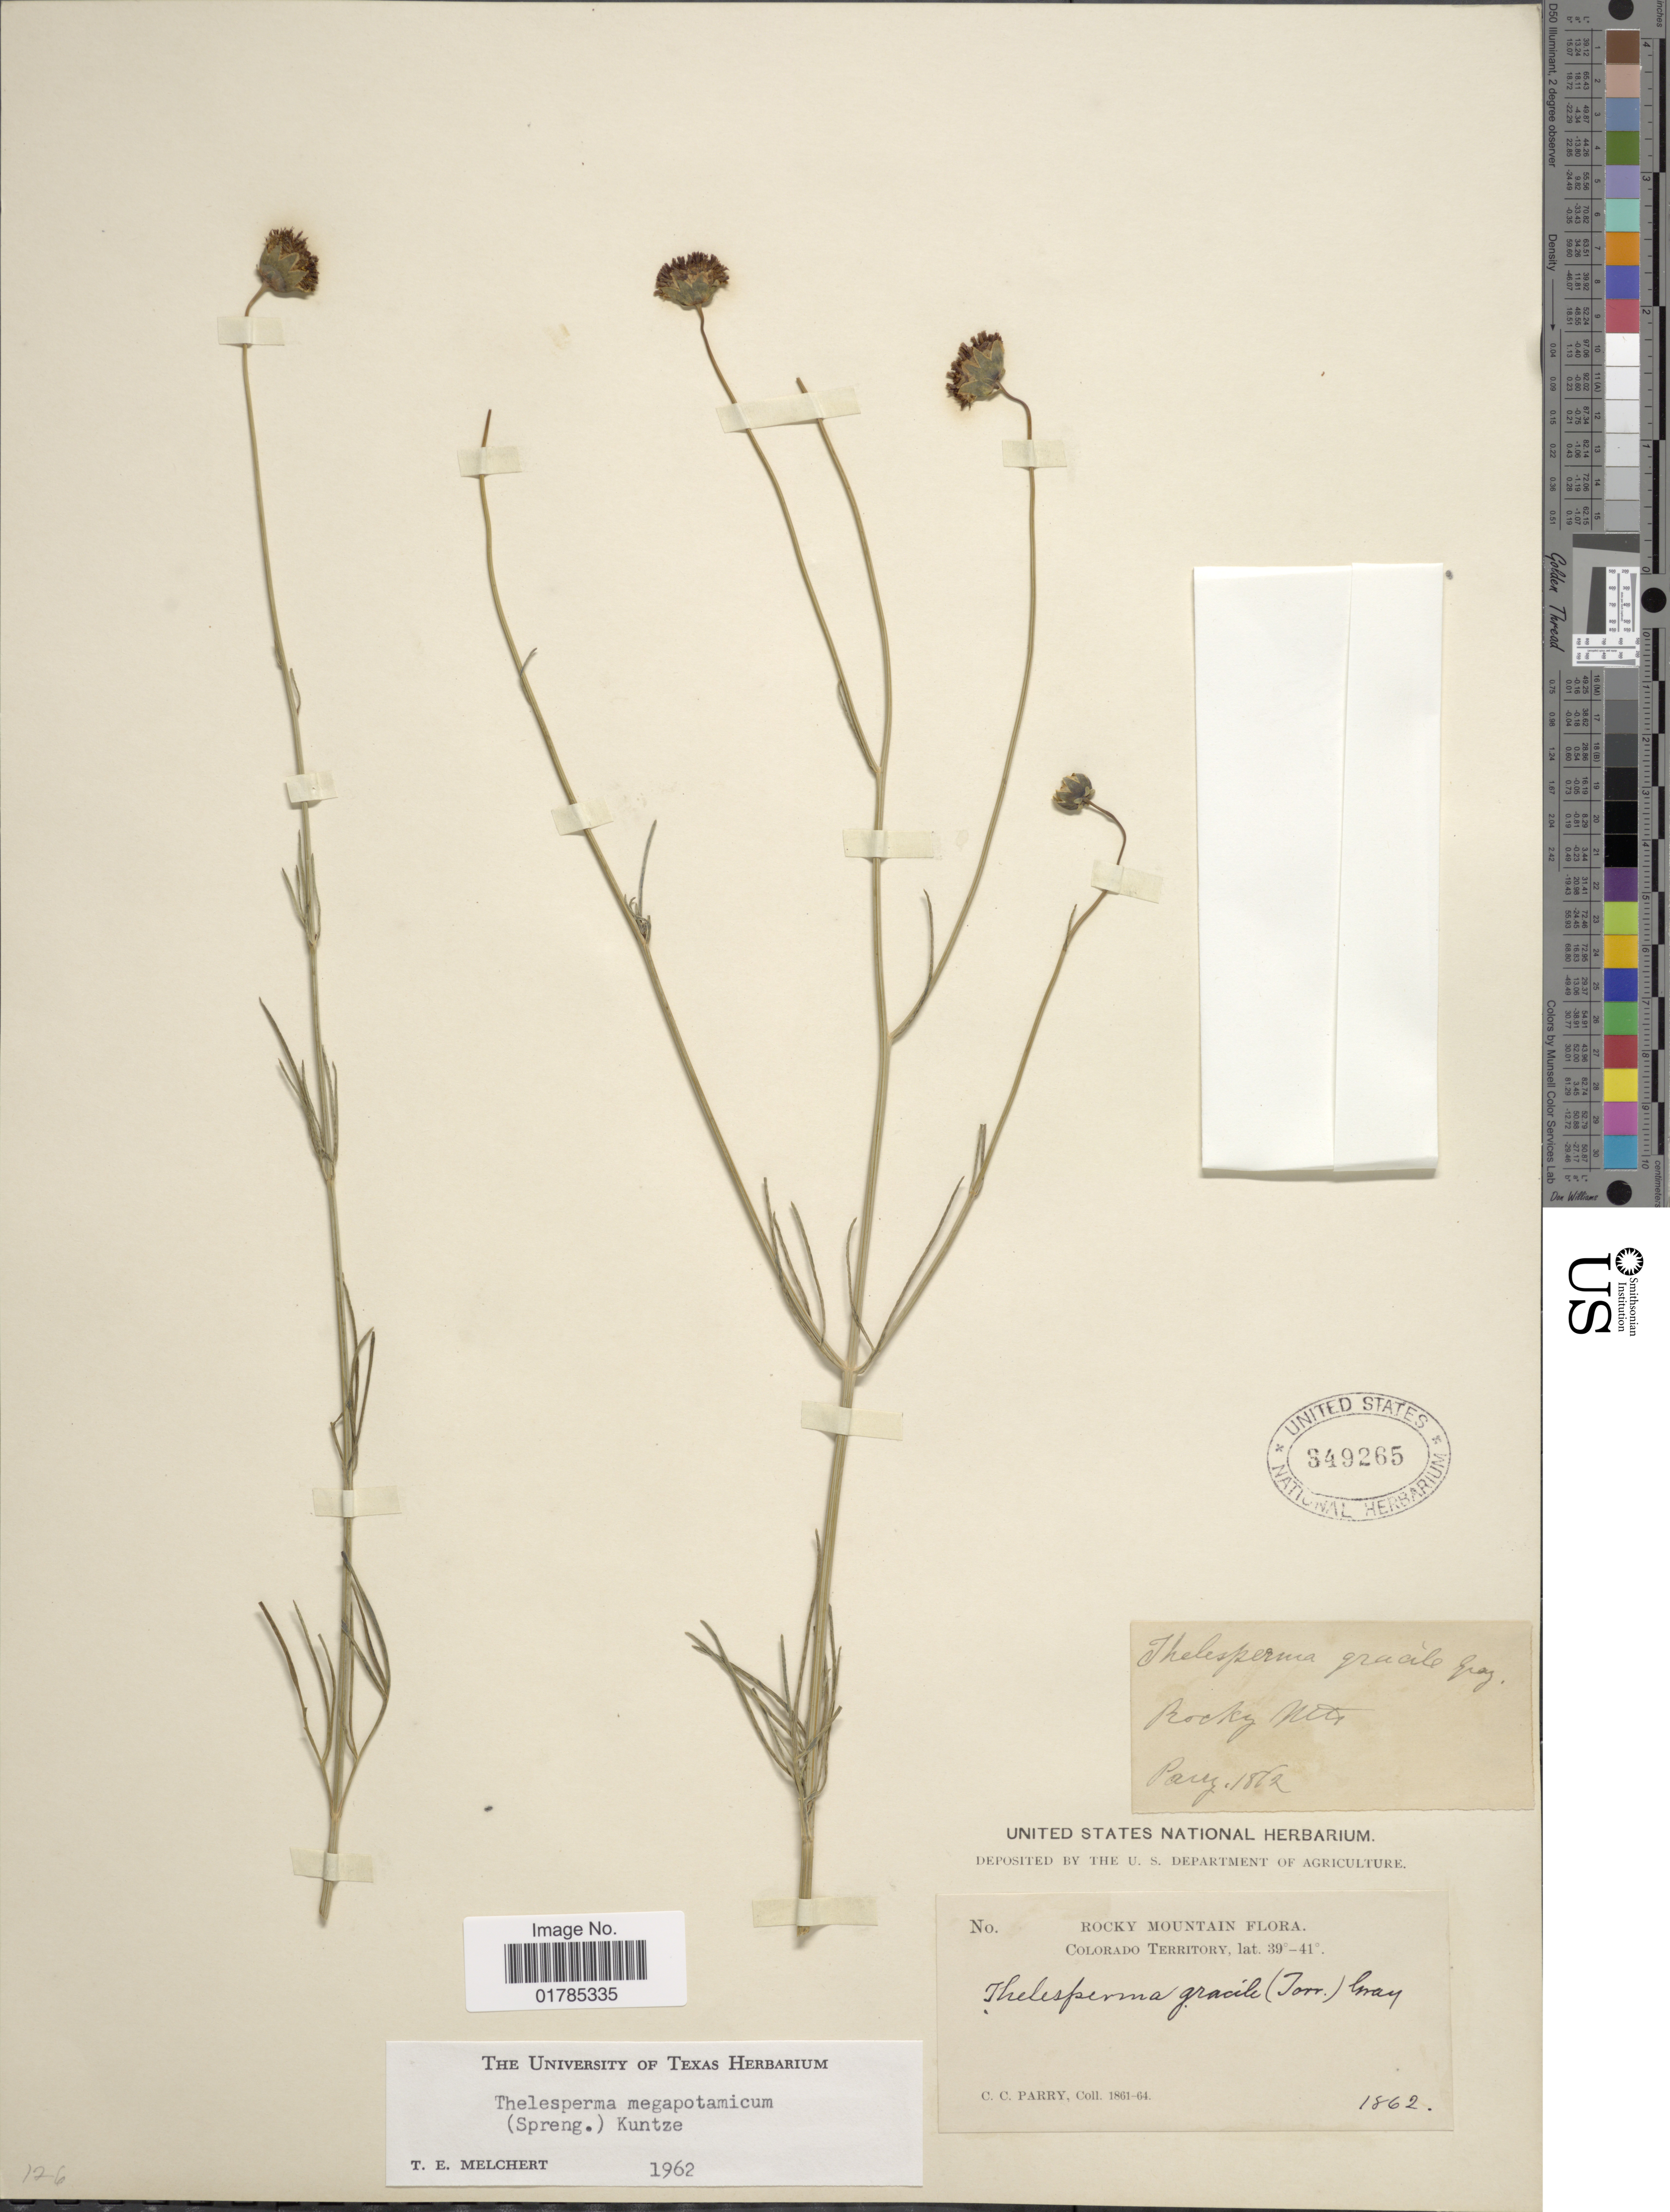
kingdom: Plantae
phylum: Tracheophyta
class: Magnoliopsida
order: Asterales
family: Asteraceae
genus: Thelesperma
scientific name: Thelesperma megapotamicum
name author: (Spreng.) Herter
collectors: C. C. Parry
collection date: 1862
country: United States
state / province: Colorado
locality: Rocky Mountain Flora, Colorado Territory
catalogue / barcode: US 349265